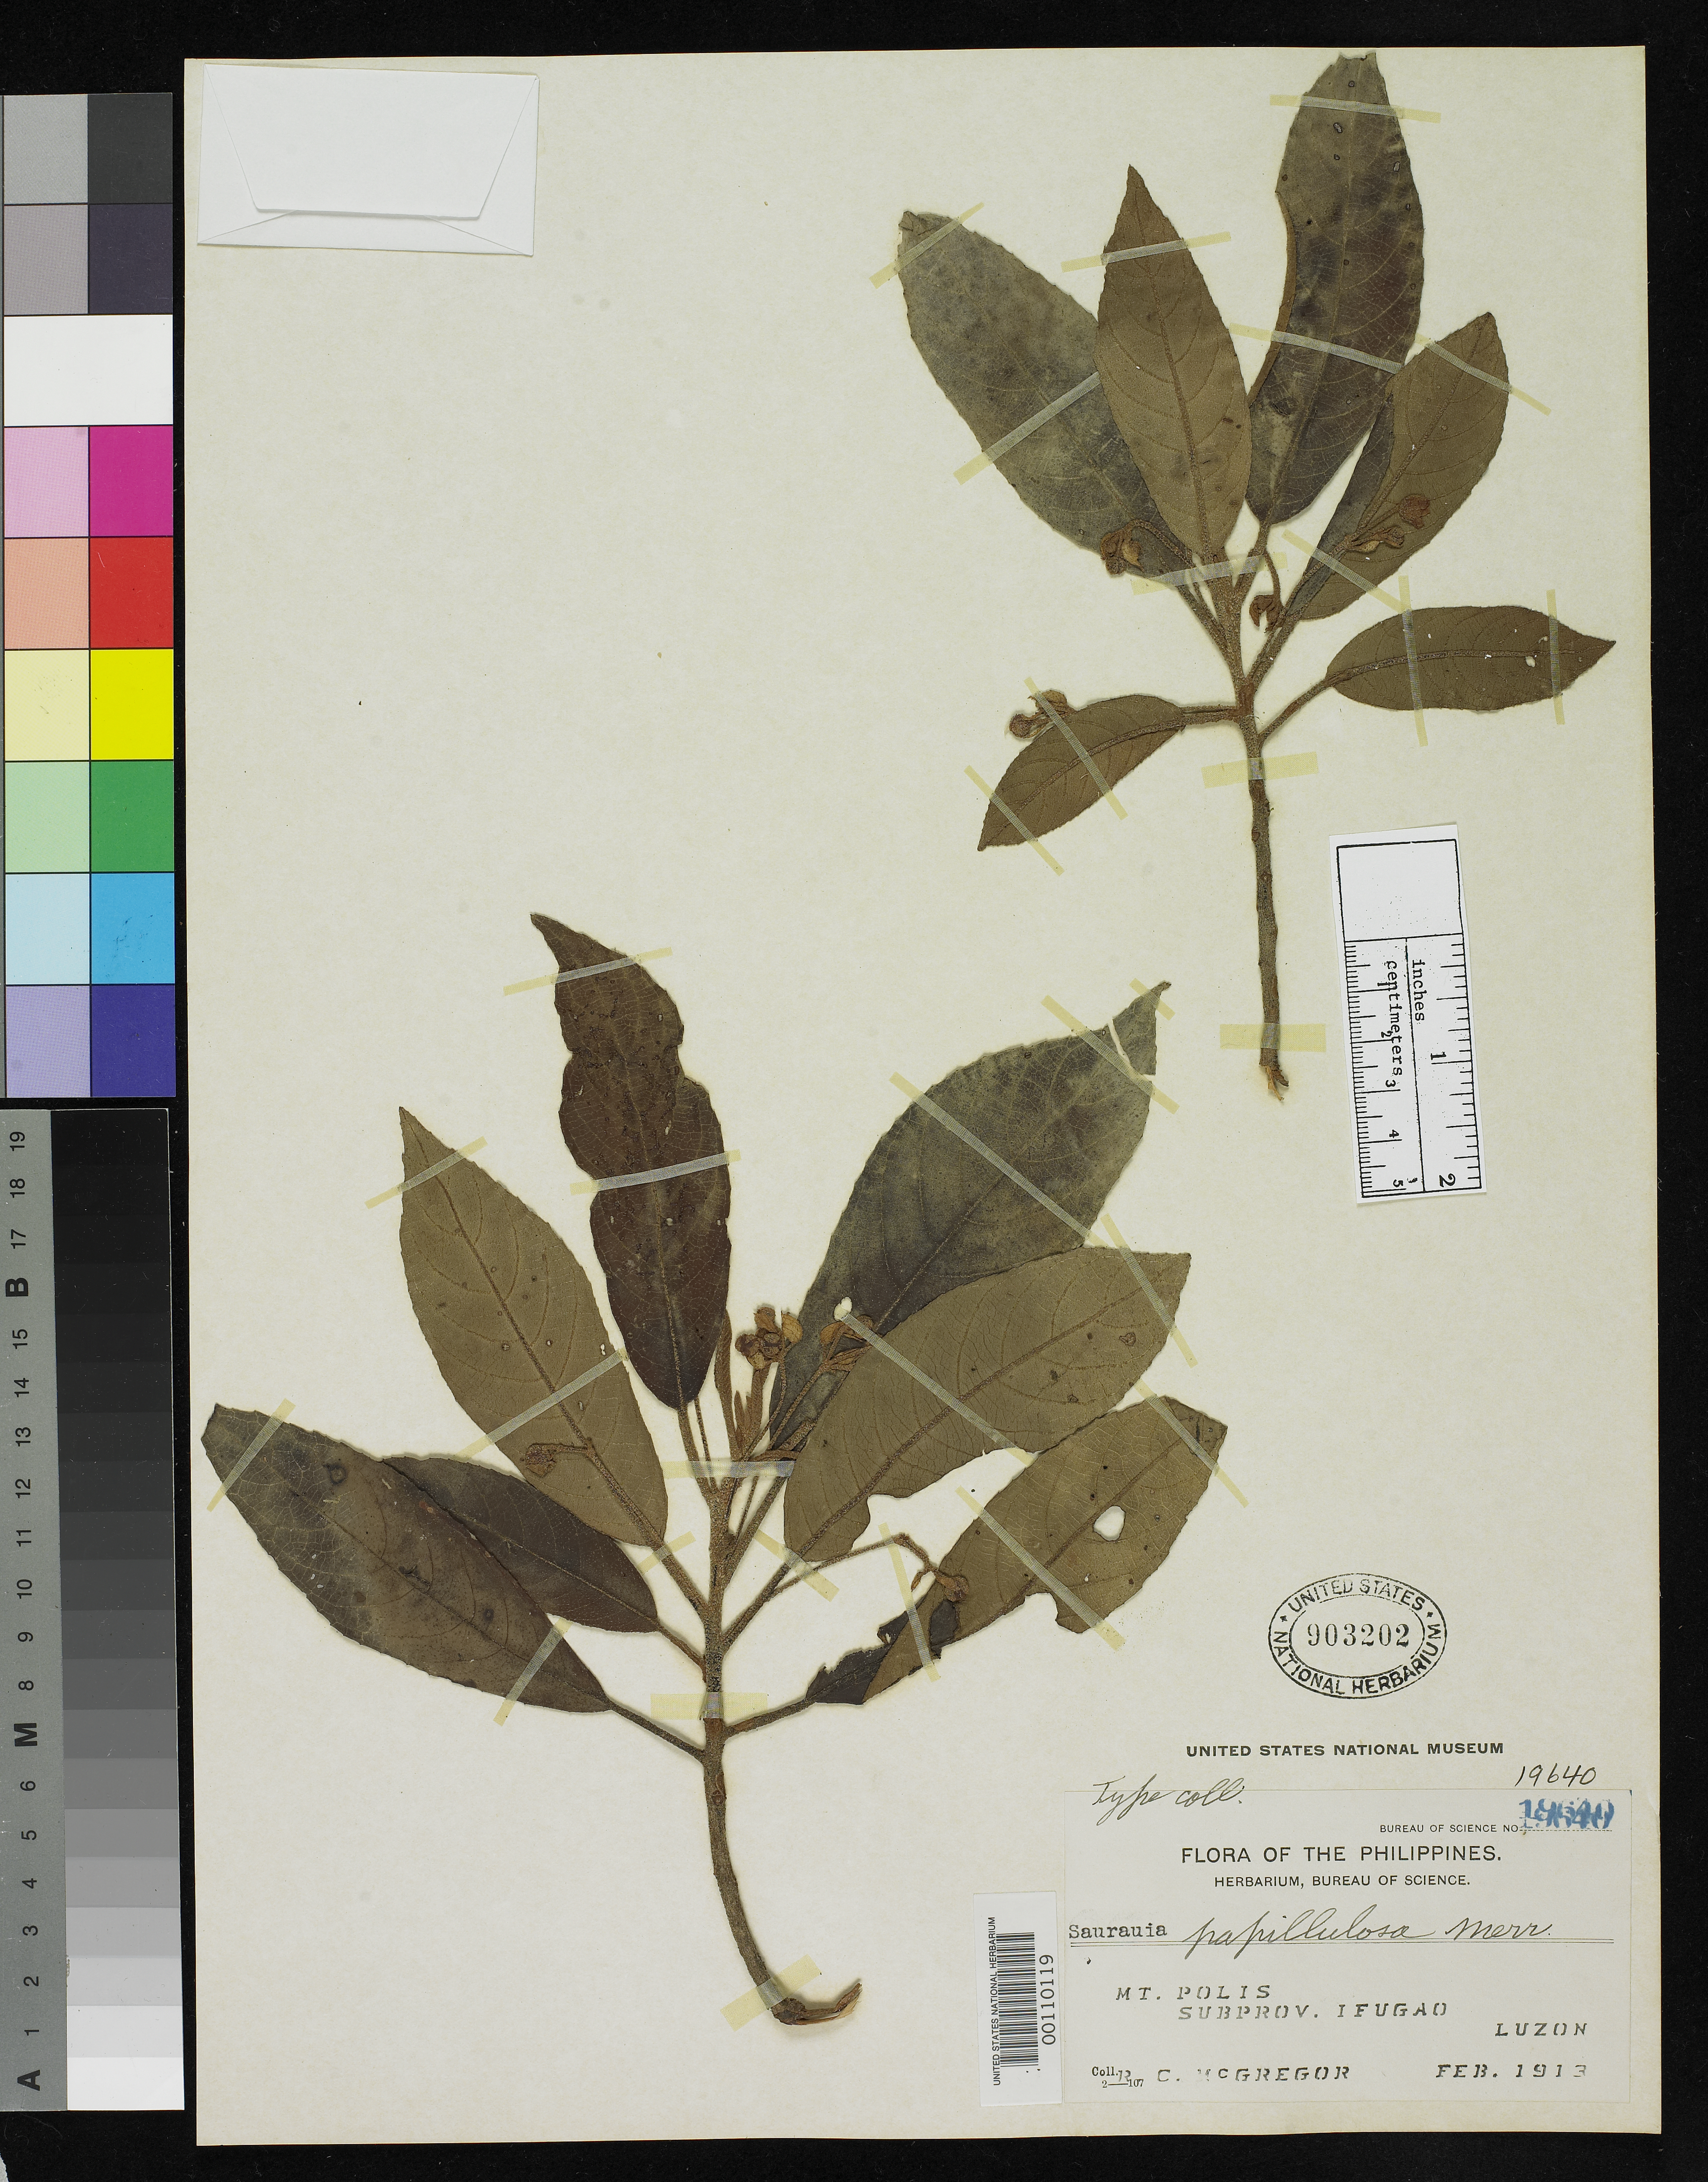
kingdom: Plantae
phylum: Tracheophyta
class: Magnoliopsida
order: Ericales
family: Actinidiaceae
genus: Saurauia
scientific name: Saurauia papillulosa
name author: Merr.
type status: Isotype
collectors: R. C. McGregor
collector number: Bur. Sci. 19640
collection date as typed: Feb 1913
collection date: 1913-02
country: Philippines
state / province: Cordillera (Administrative Region)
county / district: Ifugao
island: Luzon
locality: Mount Polis.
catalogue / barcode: US 903202